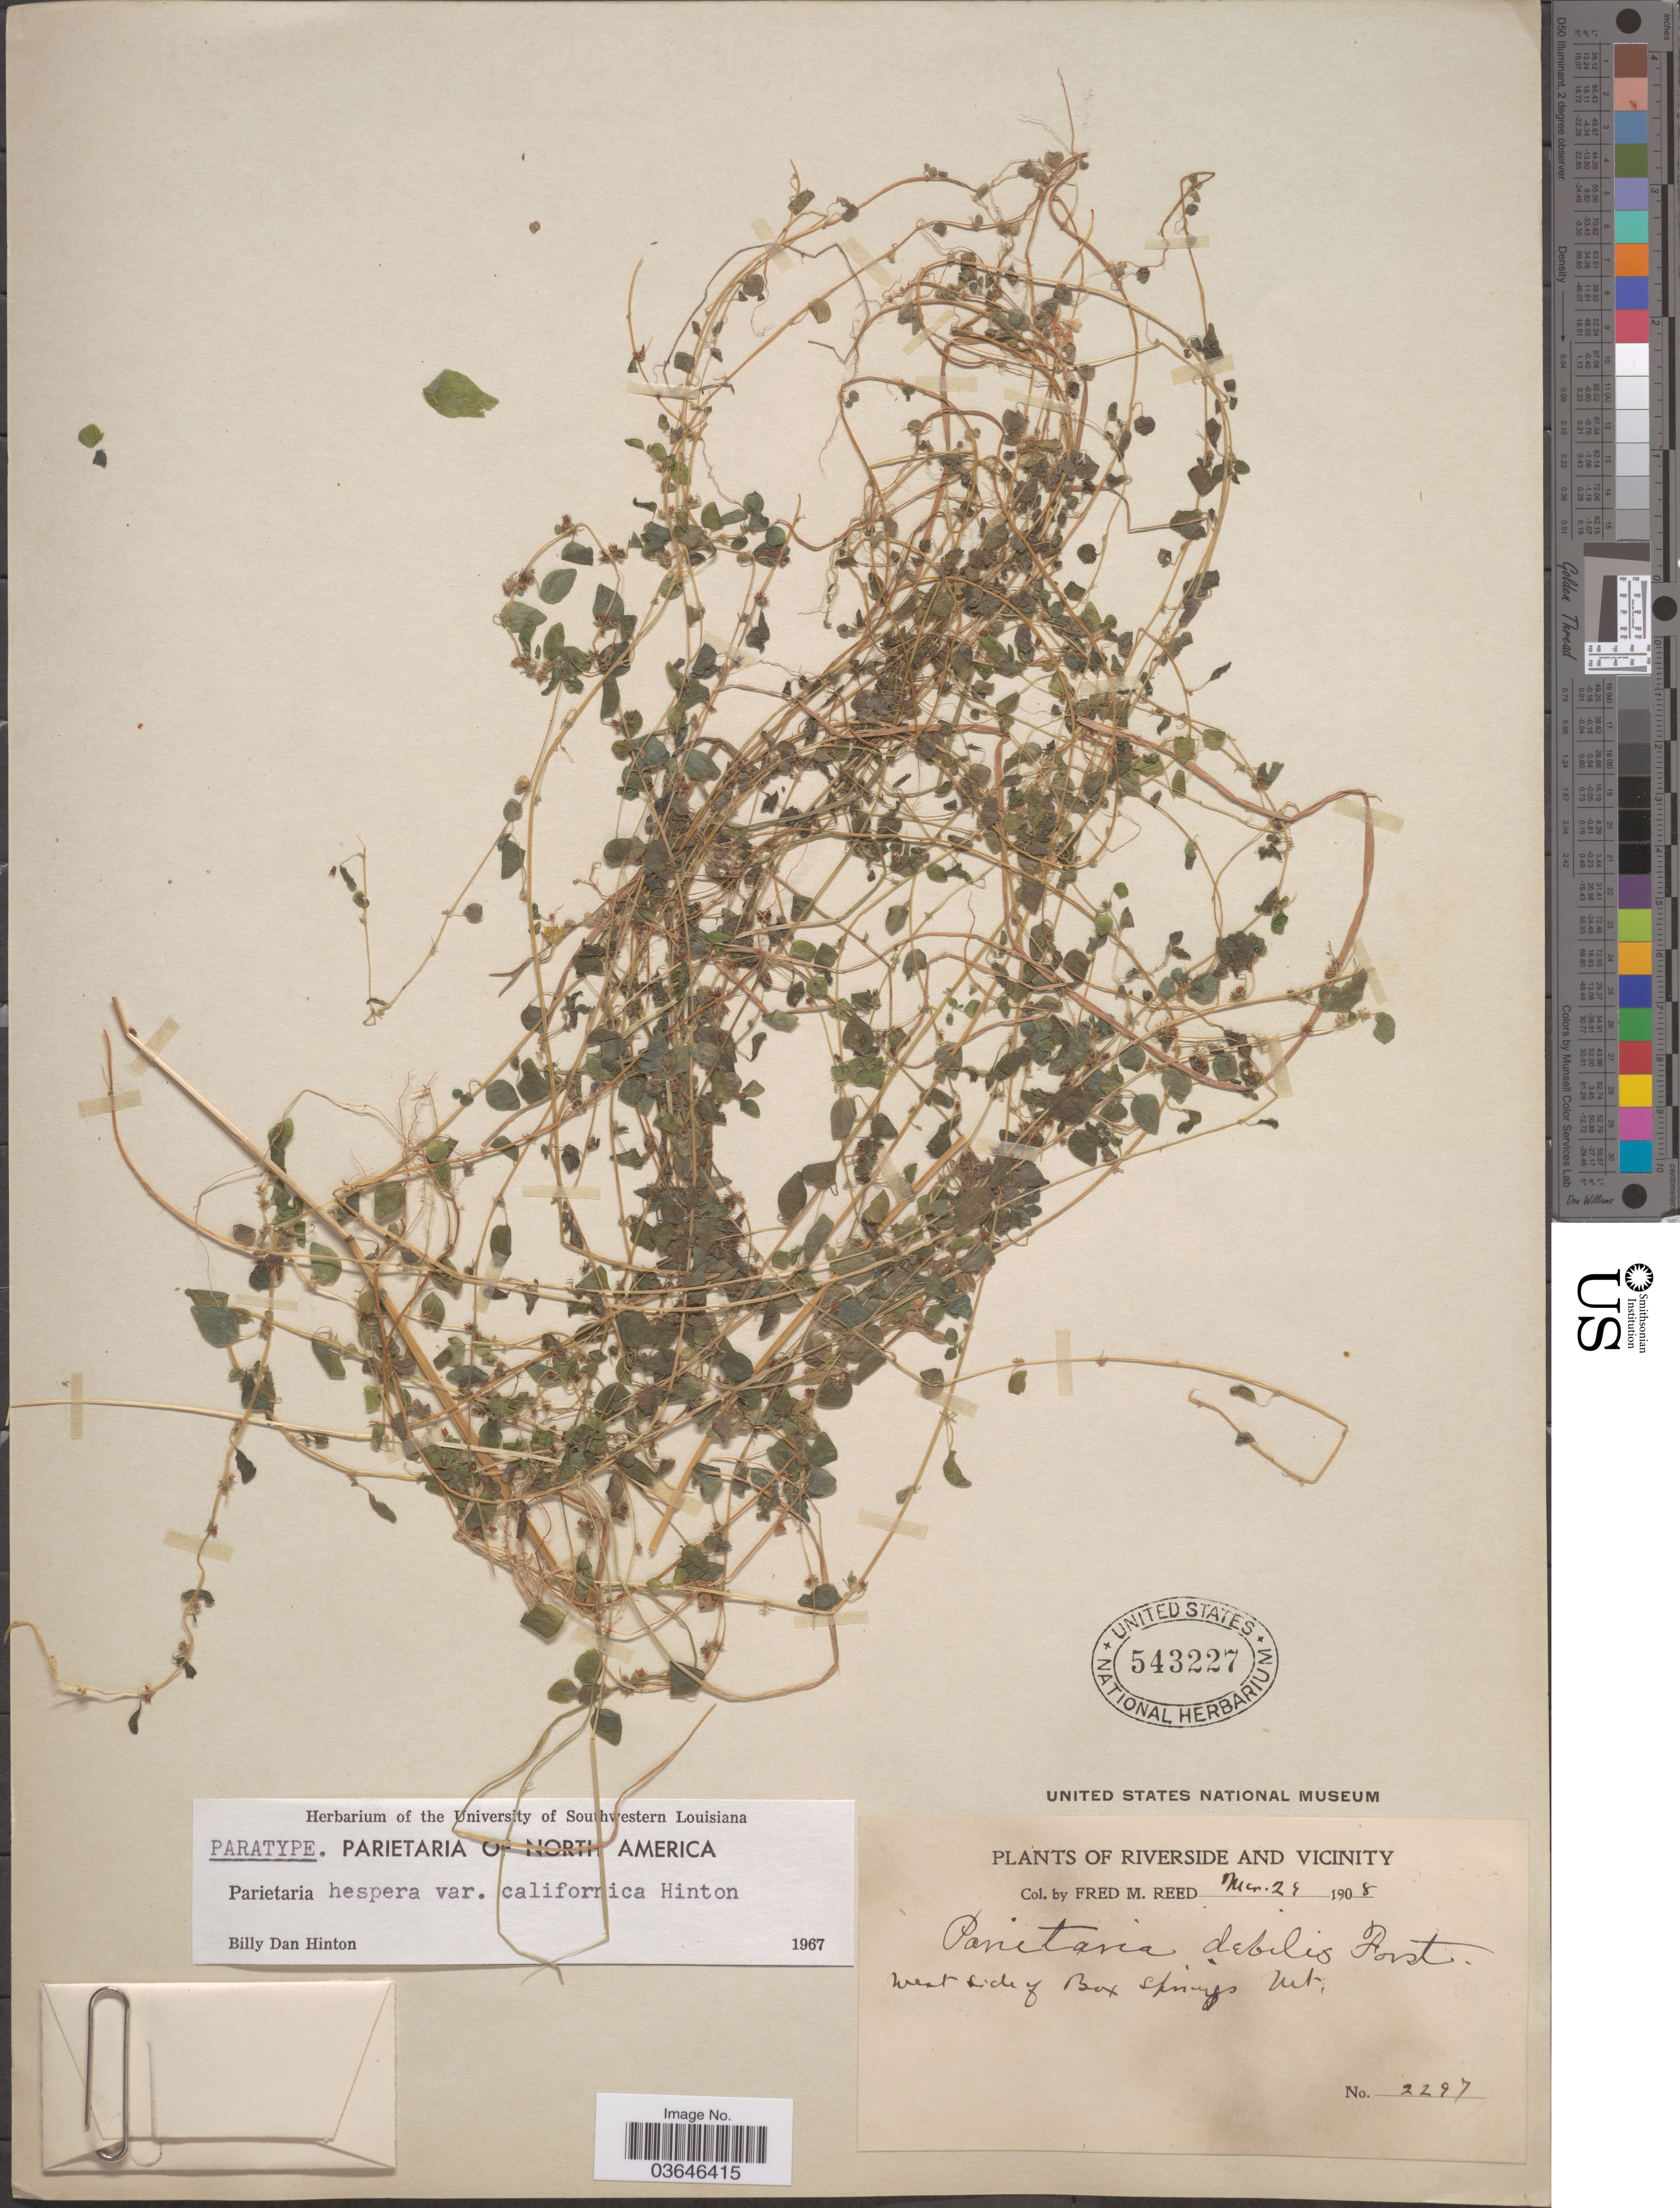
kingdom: Plantae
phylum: Tracheophyta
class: Magnoliopsida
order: Rosales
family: Urticaceae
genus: Parietaria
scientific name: Parietaria hespera var. californica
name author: Hinton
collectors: F. Reed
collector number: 2297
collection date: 1908-03-24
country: United States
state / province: Montana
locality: Riverside and Vicinity. West side of Box Springs Mt.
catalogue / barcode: US 543227